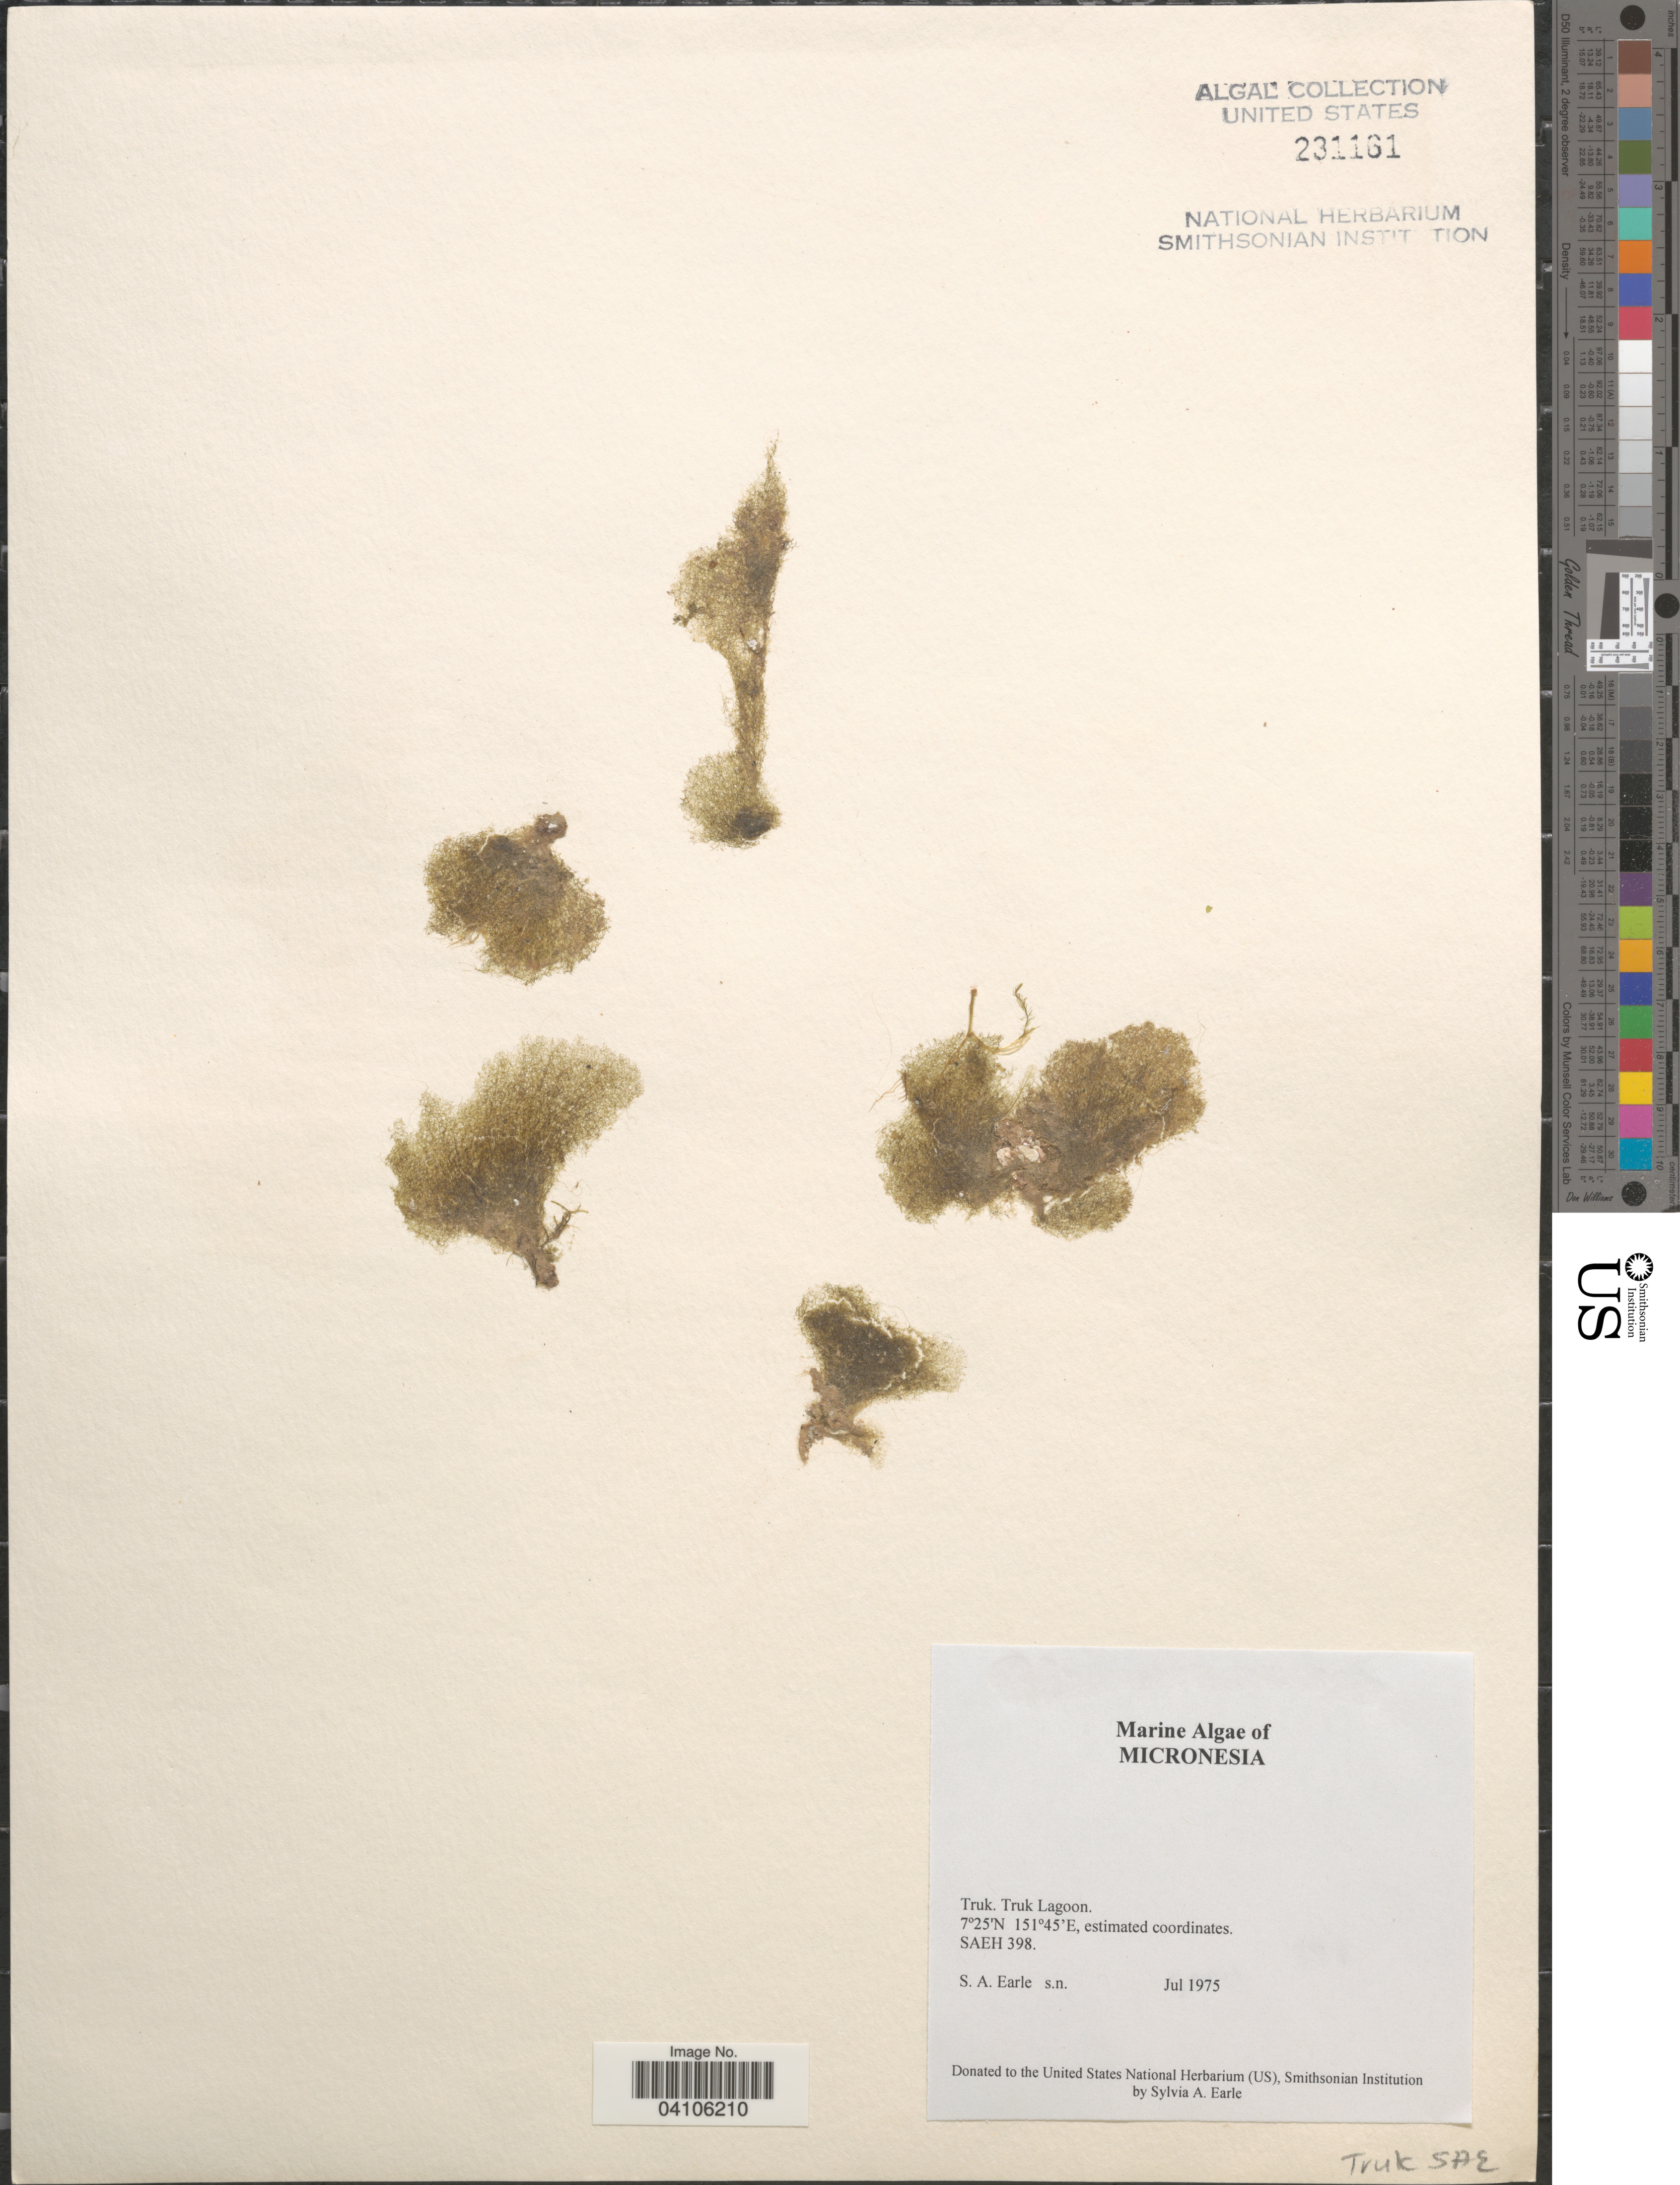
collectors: S. A. Earle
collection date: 1975-07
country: Micronesia, Federated States of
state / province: Truk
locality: Truk Lagoon. SAEH 398.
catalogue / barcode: US 231161